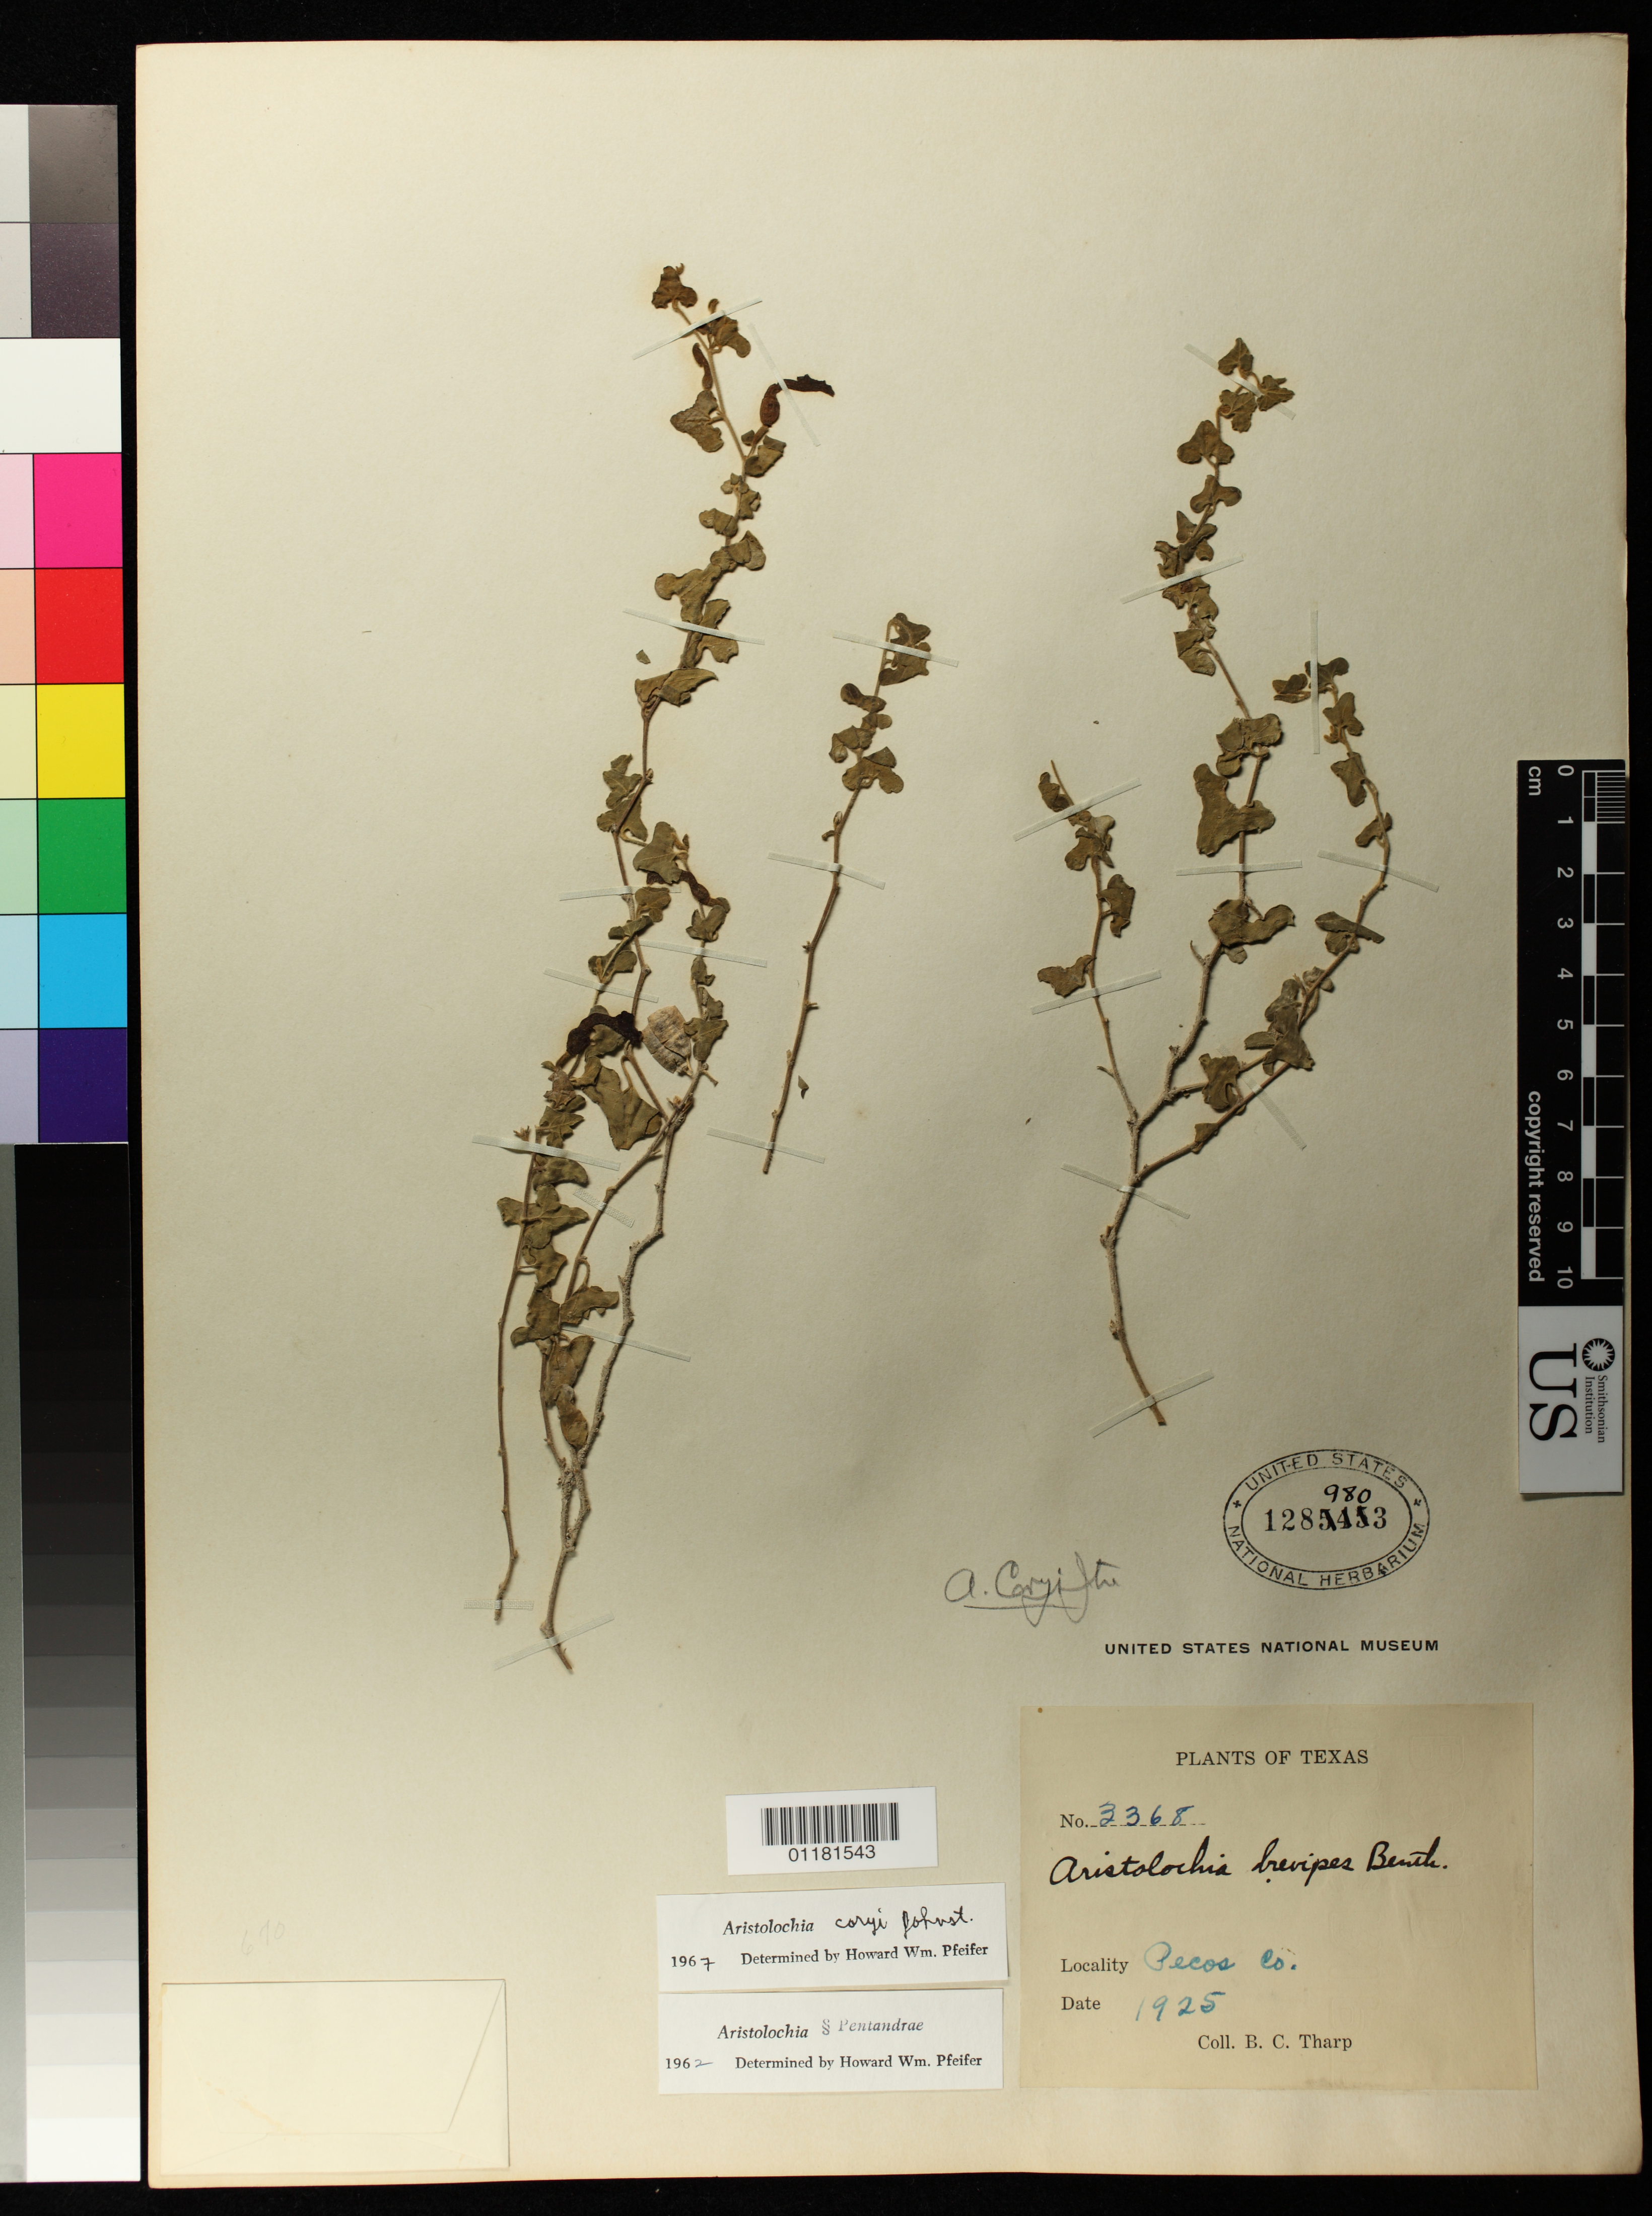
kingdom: Plantae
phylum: Tracheophyta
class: Magnoliopsida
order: Piperales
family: Aristolochiaceae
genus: Aristolochia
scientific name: Aristolochia coryi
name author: I.M. Johnst.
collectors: B. C. Tharp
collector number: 3368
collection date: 1925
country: United States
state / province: Texas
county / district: Pecos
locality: Pecos County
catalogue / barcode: US 1289803